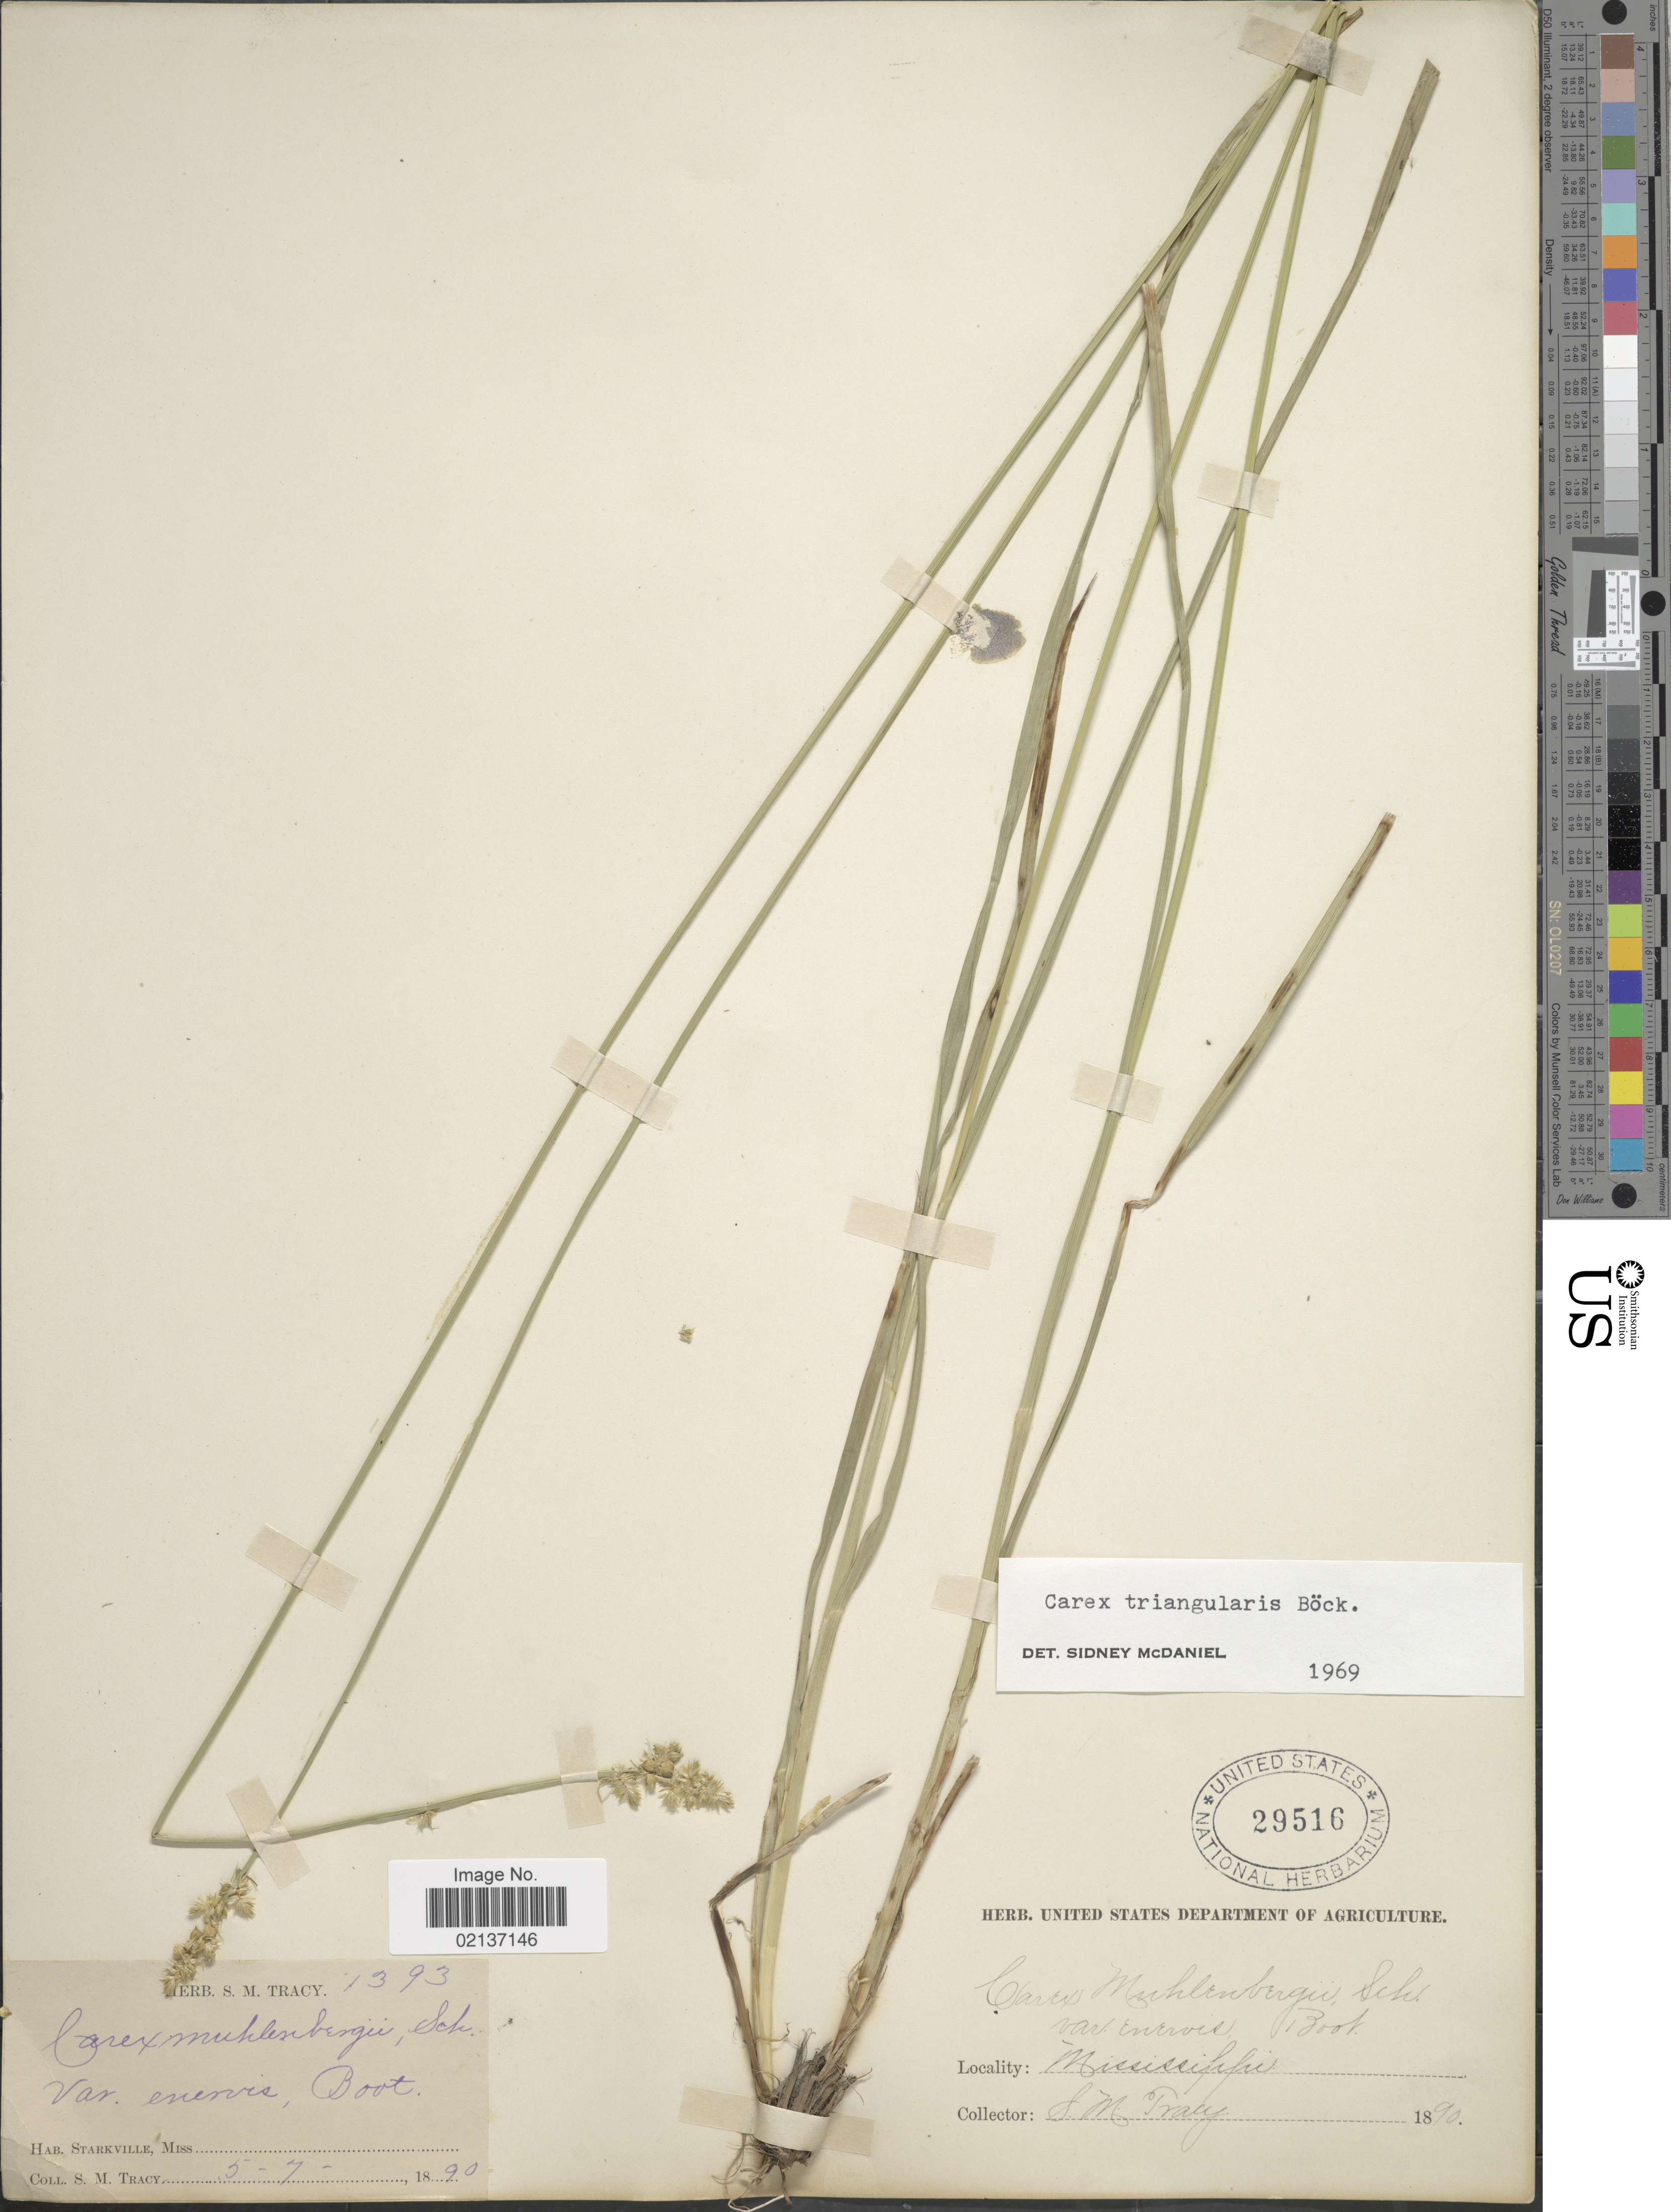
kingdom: Plantae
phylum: Tracheophyta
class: Liliopsida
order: Poales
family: Cyperaceae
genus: Carex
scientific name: Carex triangularis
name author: Boeckeler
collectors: S. M. Tracy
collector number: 1393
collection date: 1890-05-07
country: United States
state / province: Mississippi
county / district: Oktibbeha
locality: Starkville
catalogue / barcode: US 29516